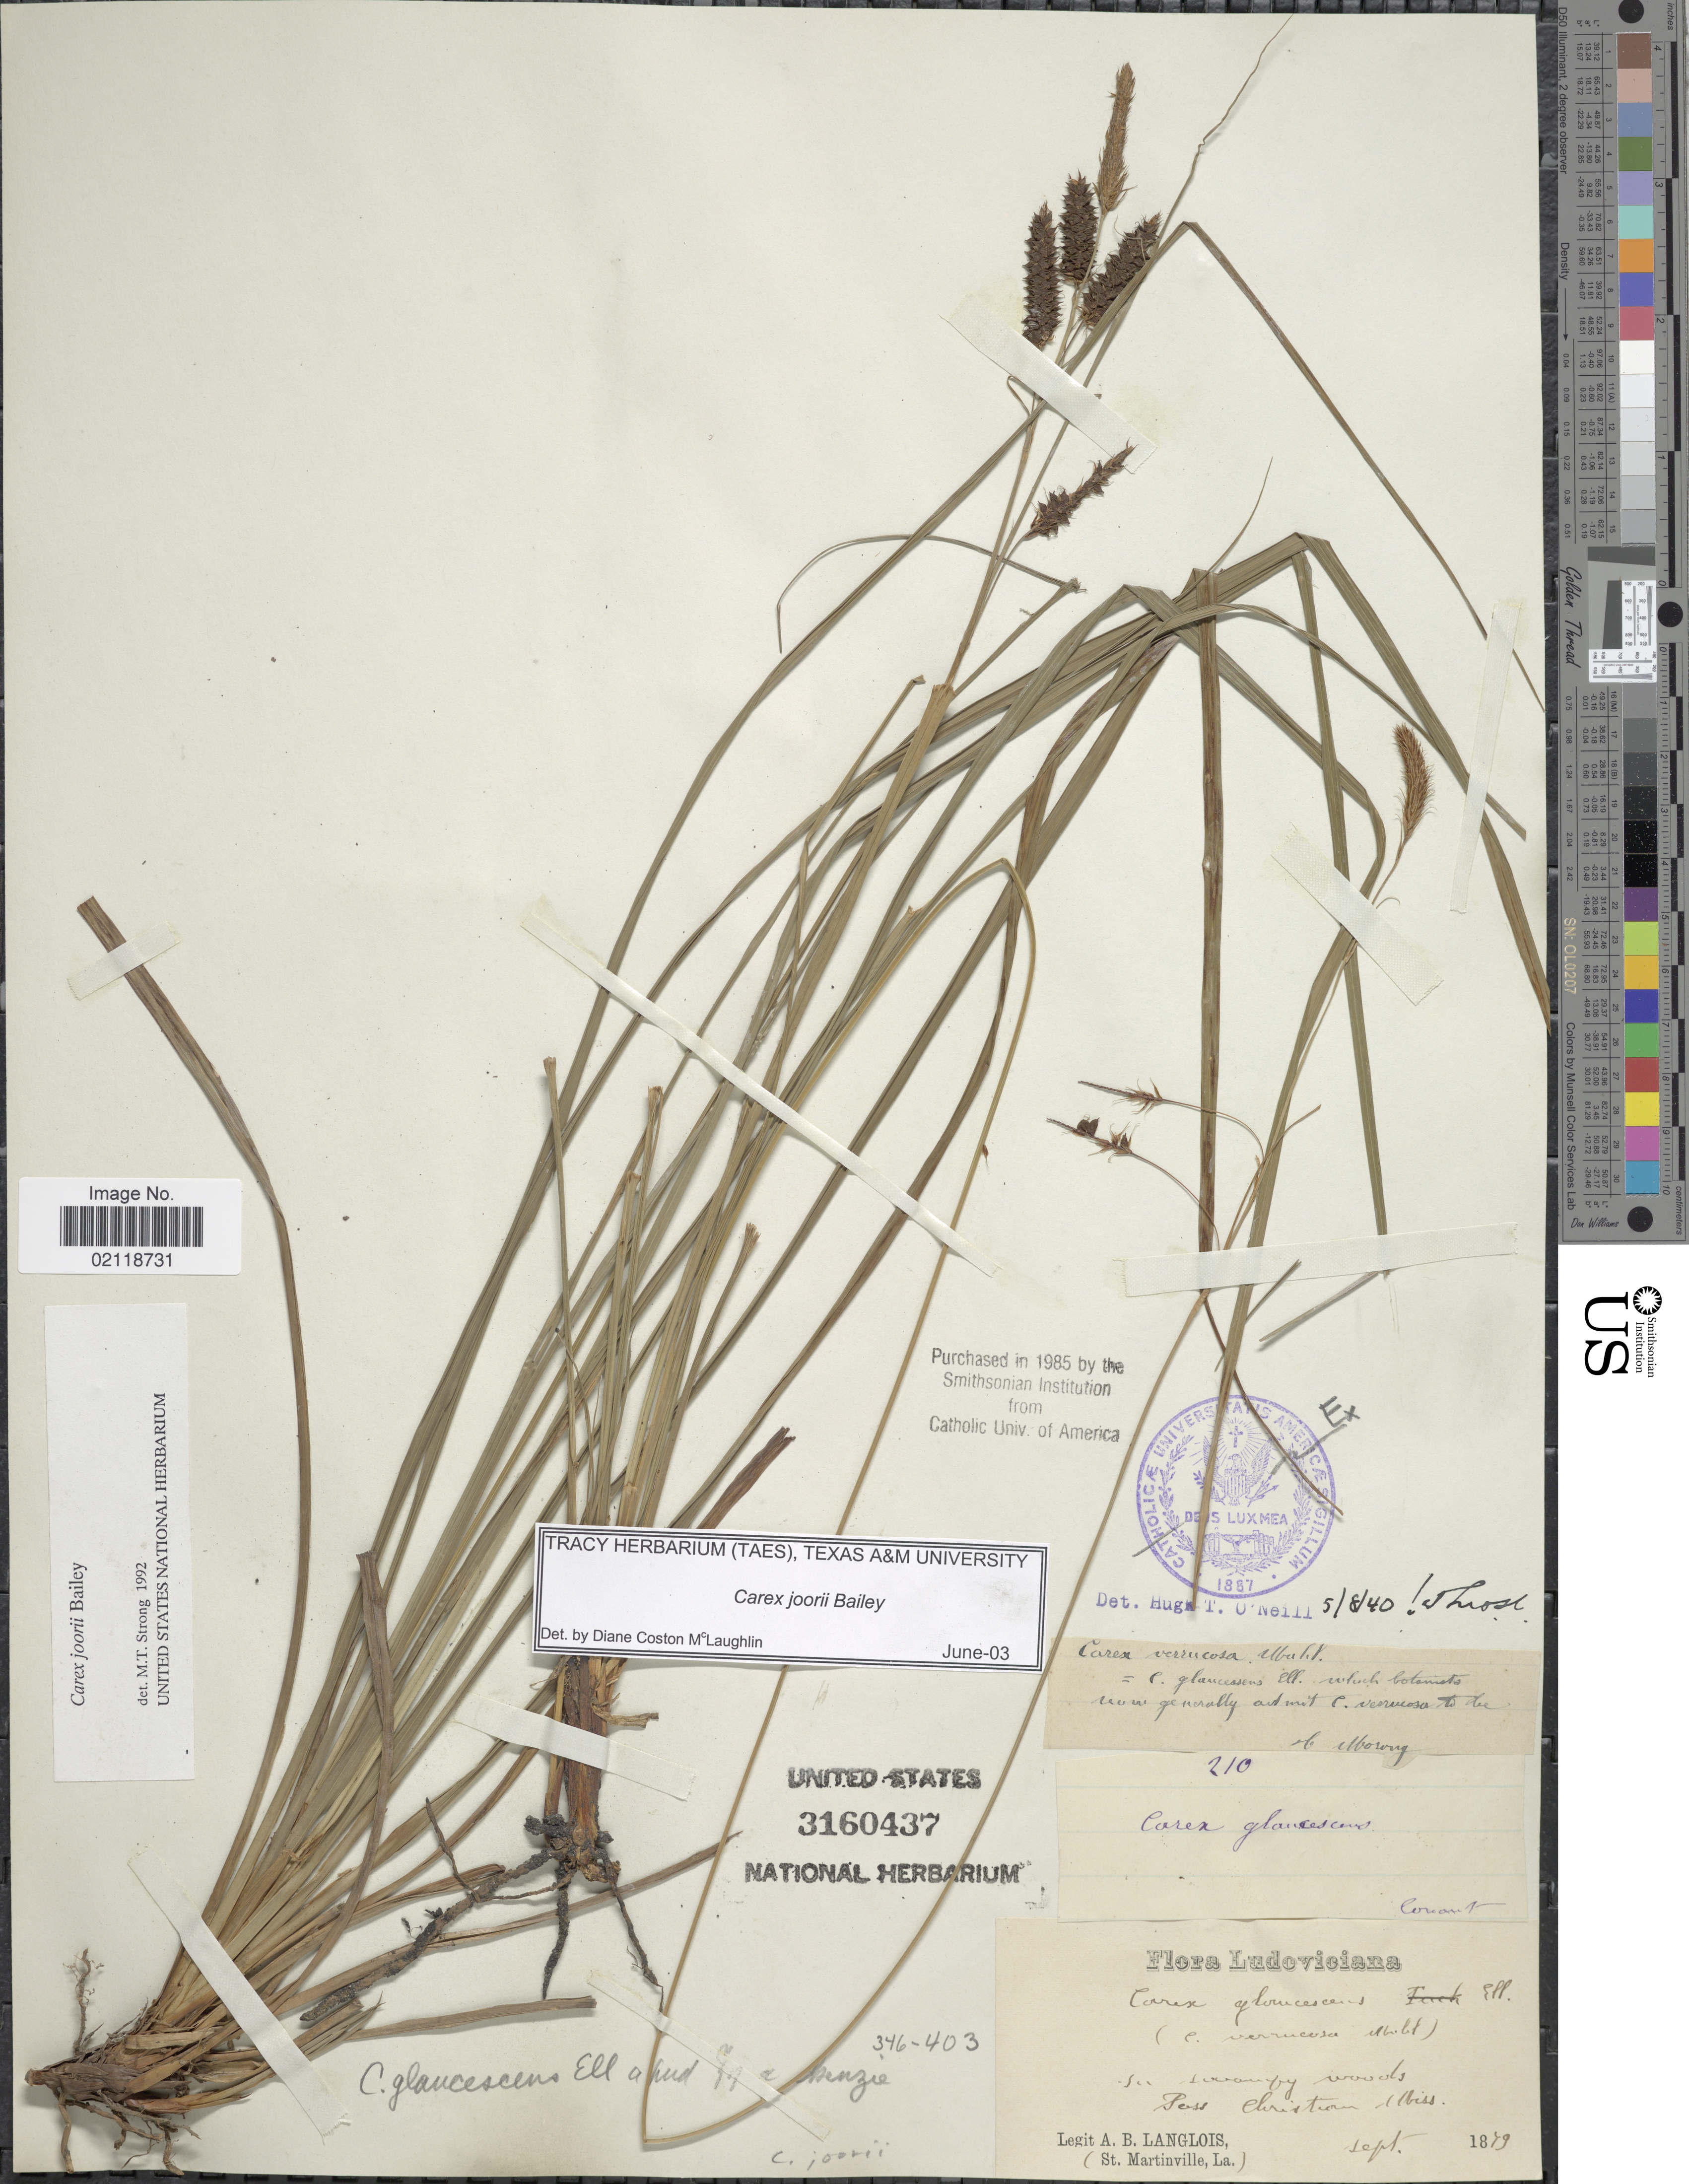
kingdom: Plantae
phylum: Tracheophyta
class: Liliopsida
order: Poales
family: Cyperaceae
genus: Carex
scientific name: Carex joorii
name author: L.H. Bailey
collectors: A. Langlois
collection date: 1879-09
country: United States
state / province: Mississippi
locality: In swampy woods, Pass Christian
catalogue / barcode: US 3160437